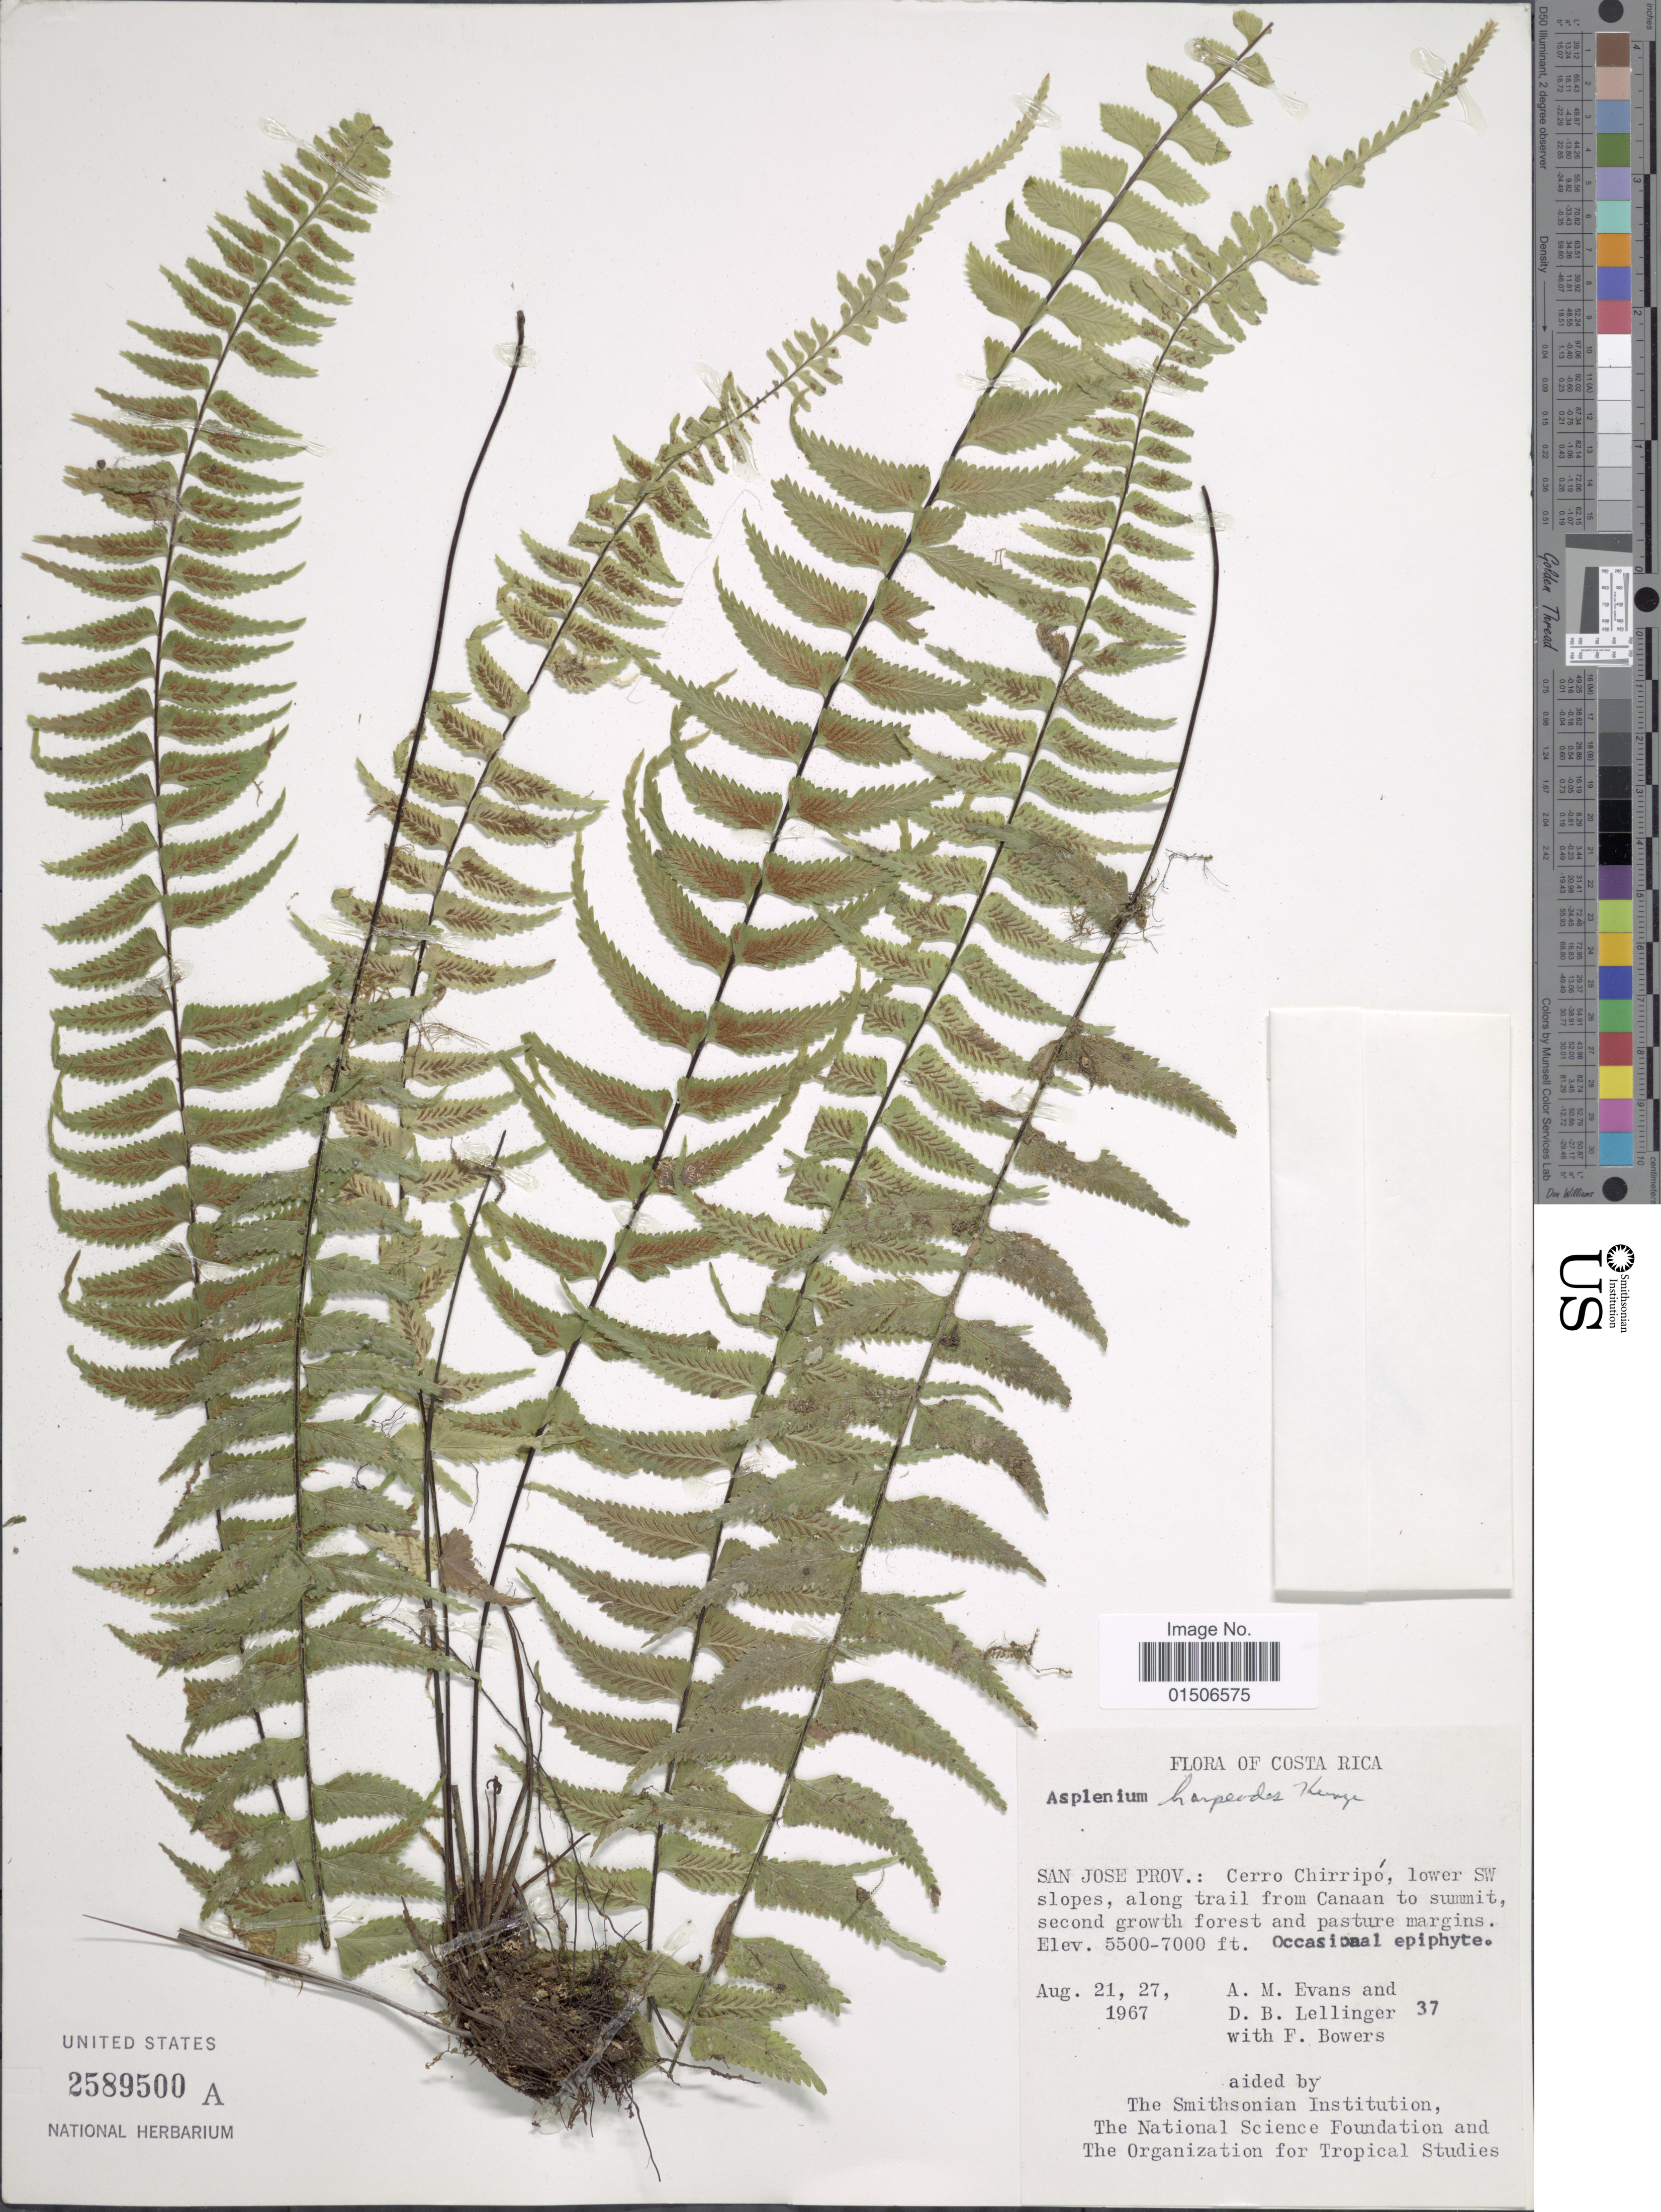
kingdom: Plantae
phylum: Tracheophyta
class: Polypodiopsida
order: Polypodiales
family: Aspleniaceae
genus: Asplenium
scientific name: Asplenium harpeodes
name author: Kunze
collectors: A. M. Evans, D. B. Lellinger & F. Bowers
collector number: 37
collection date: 1967-08-21/1967-08-27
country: Costa Rica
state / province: San José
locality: Cerro Chirripó, lower SW slopes, along trail from Canaan ti summit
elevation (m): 5500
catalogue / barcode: US 2589500A